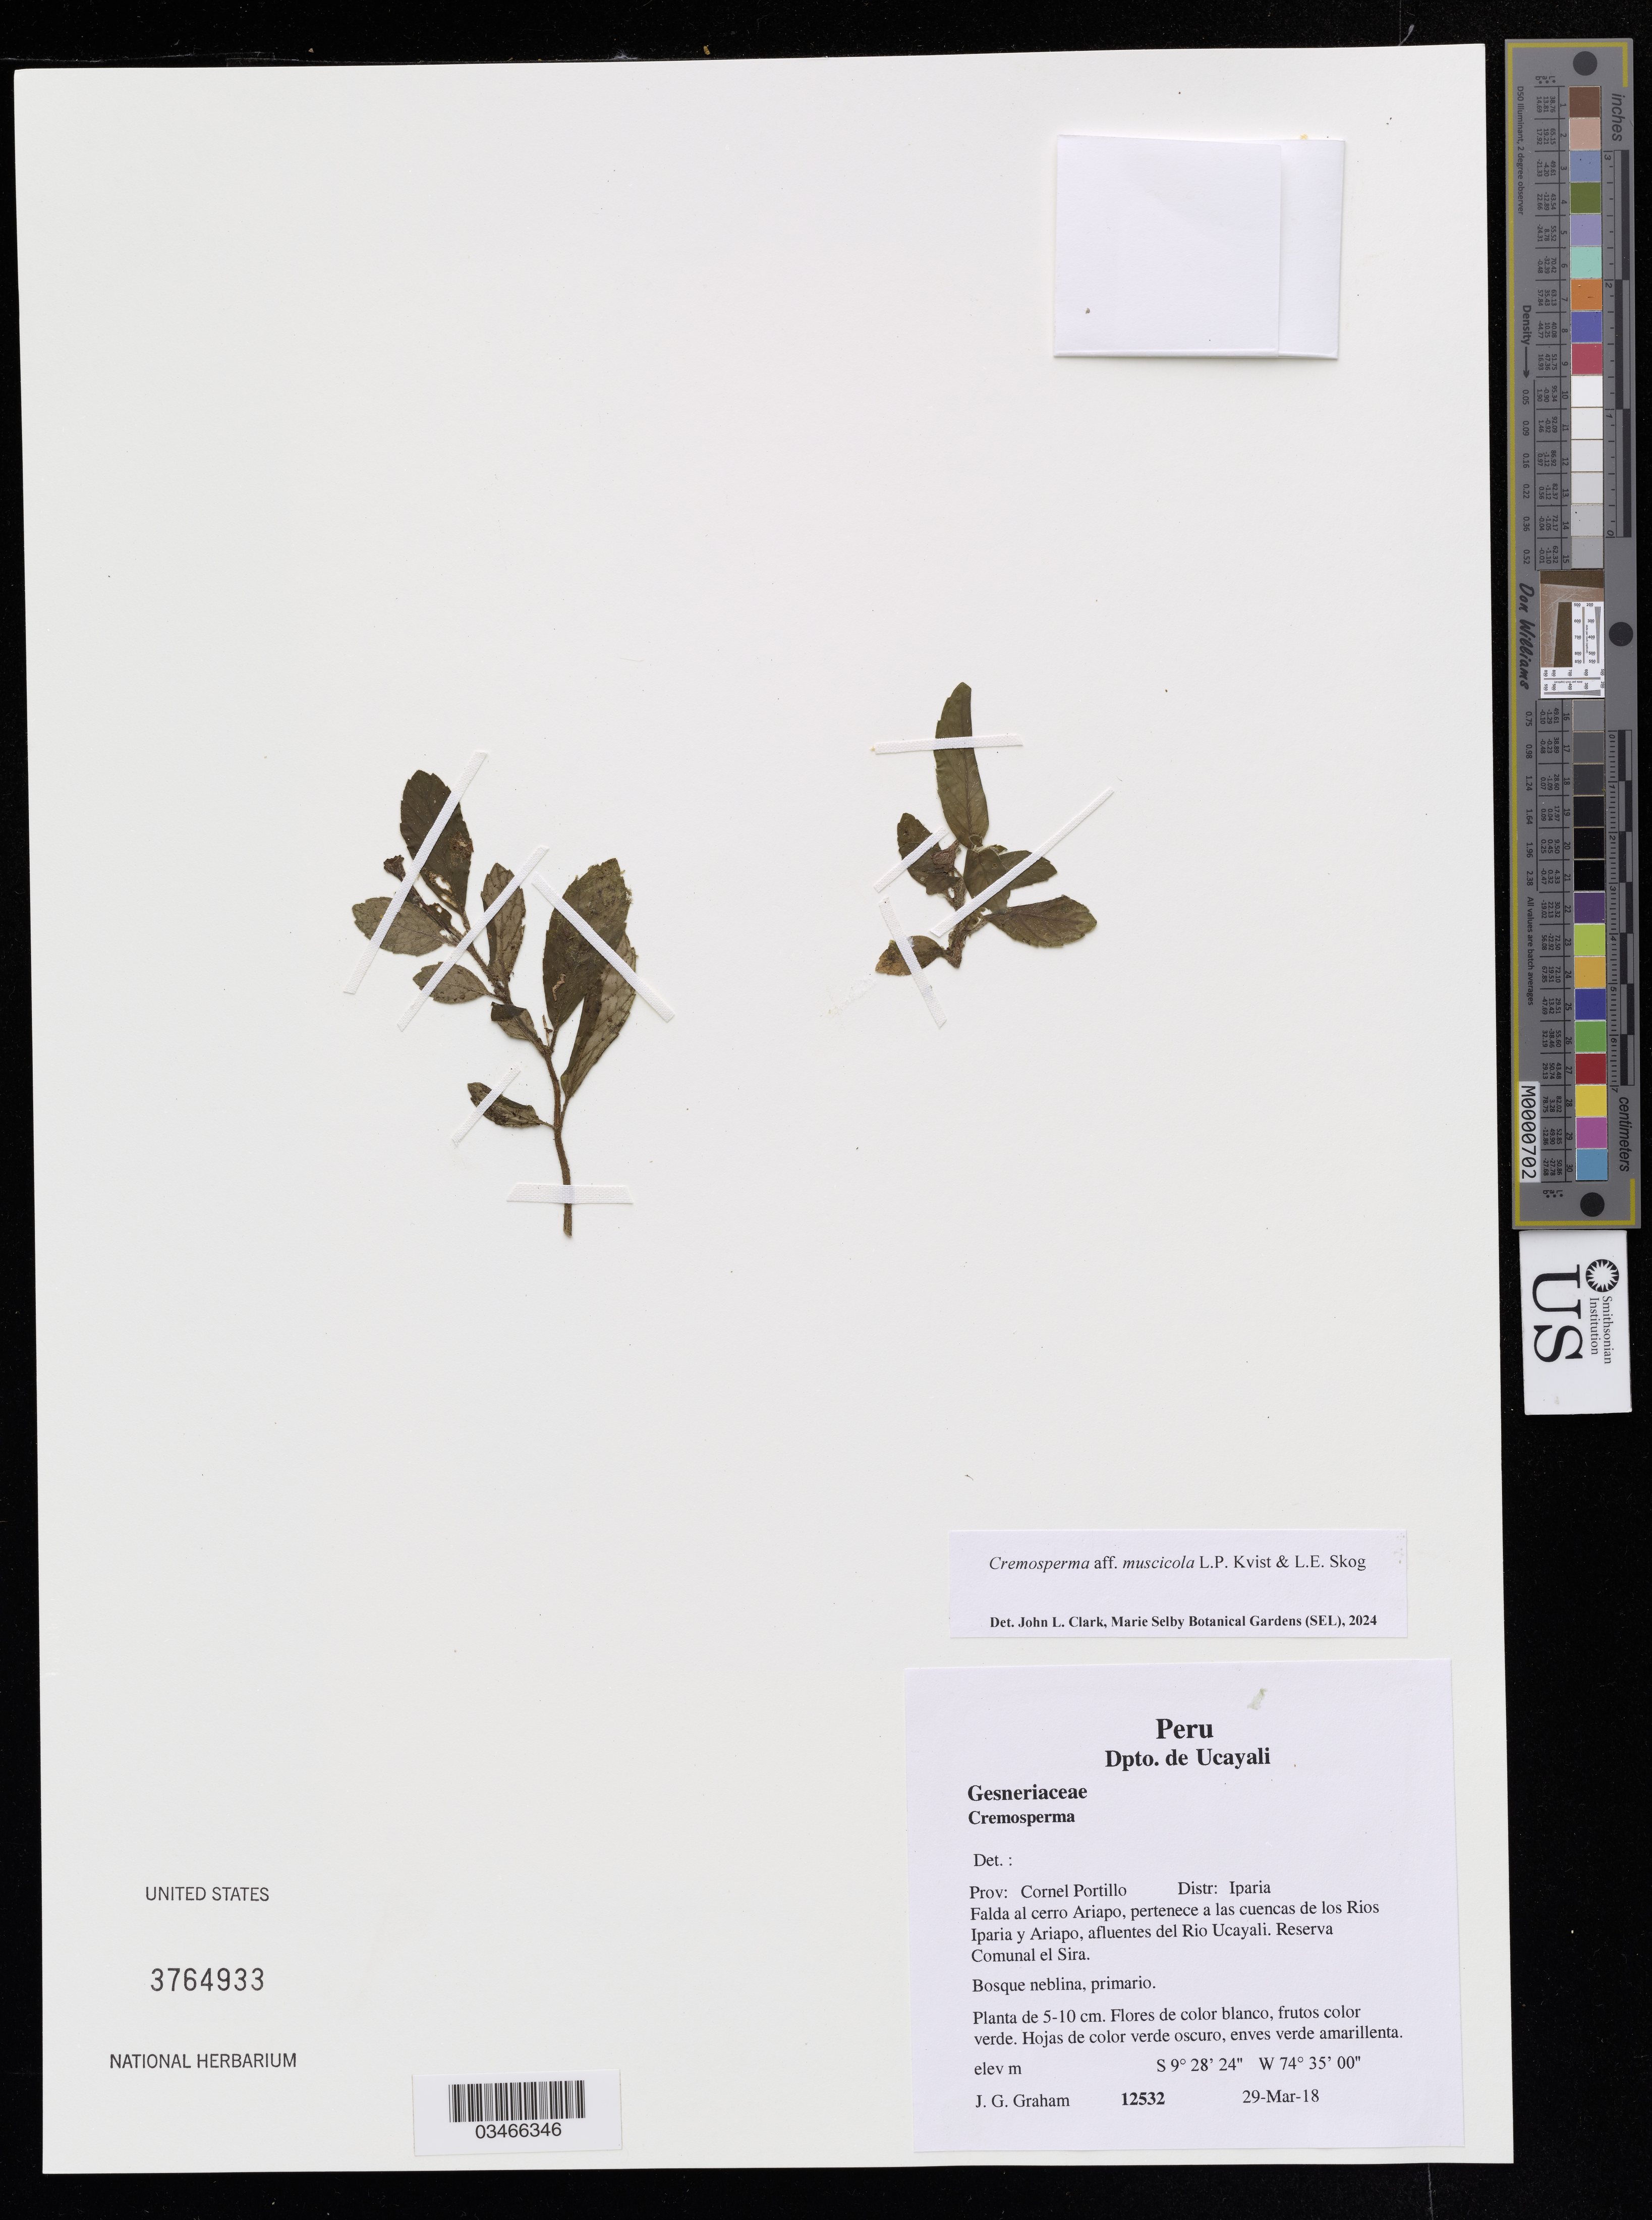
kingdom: Plantae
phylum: Tracheophyta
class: Magnoliopsida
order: Lamiales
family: Gesneriaceae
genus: Cremosperma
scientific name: Cremosperma muscicola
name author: L.P. Kvist & L.E. Skog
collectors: J. G. Graham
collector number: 12532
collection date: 2018-03-29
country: Peru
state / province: Ucayali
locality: Prov: Cornel Portillo. Distr: Iparia. Falda al cerro Ariapo, pertenece a las cuencas de los Rios Iparia y Ariapo, afluentes del Rio Ucayali. Reserva Comunal el Sira.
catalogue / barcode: US 3764933